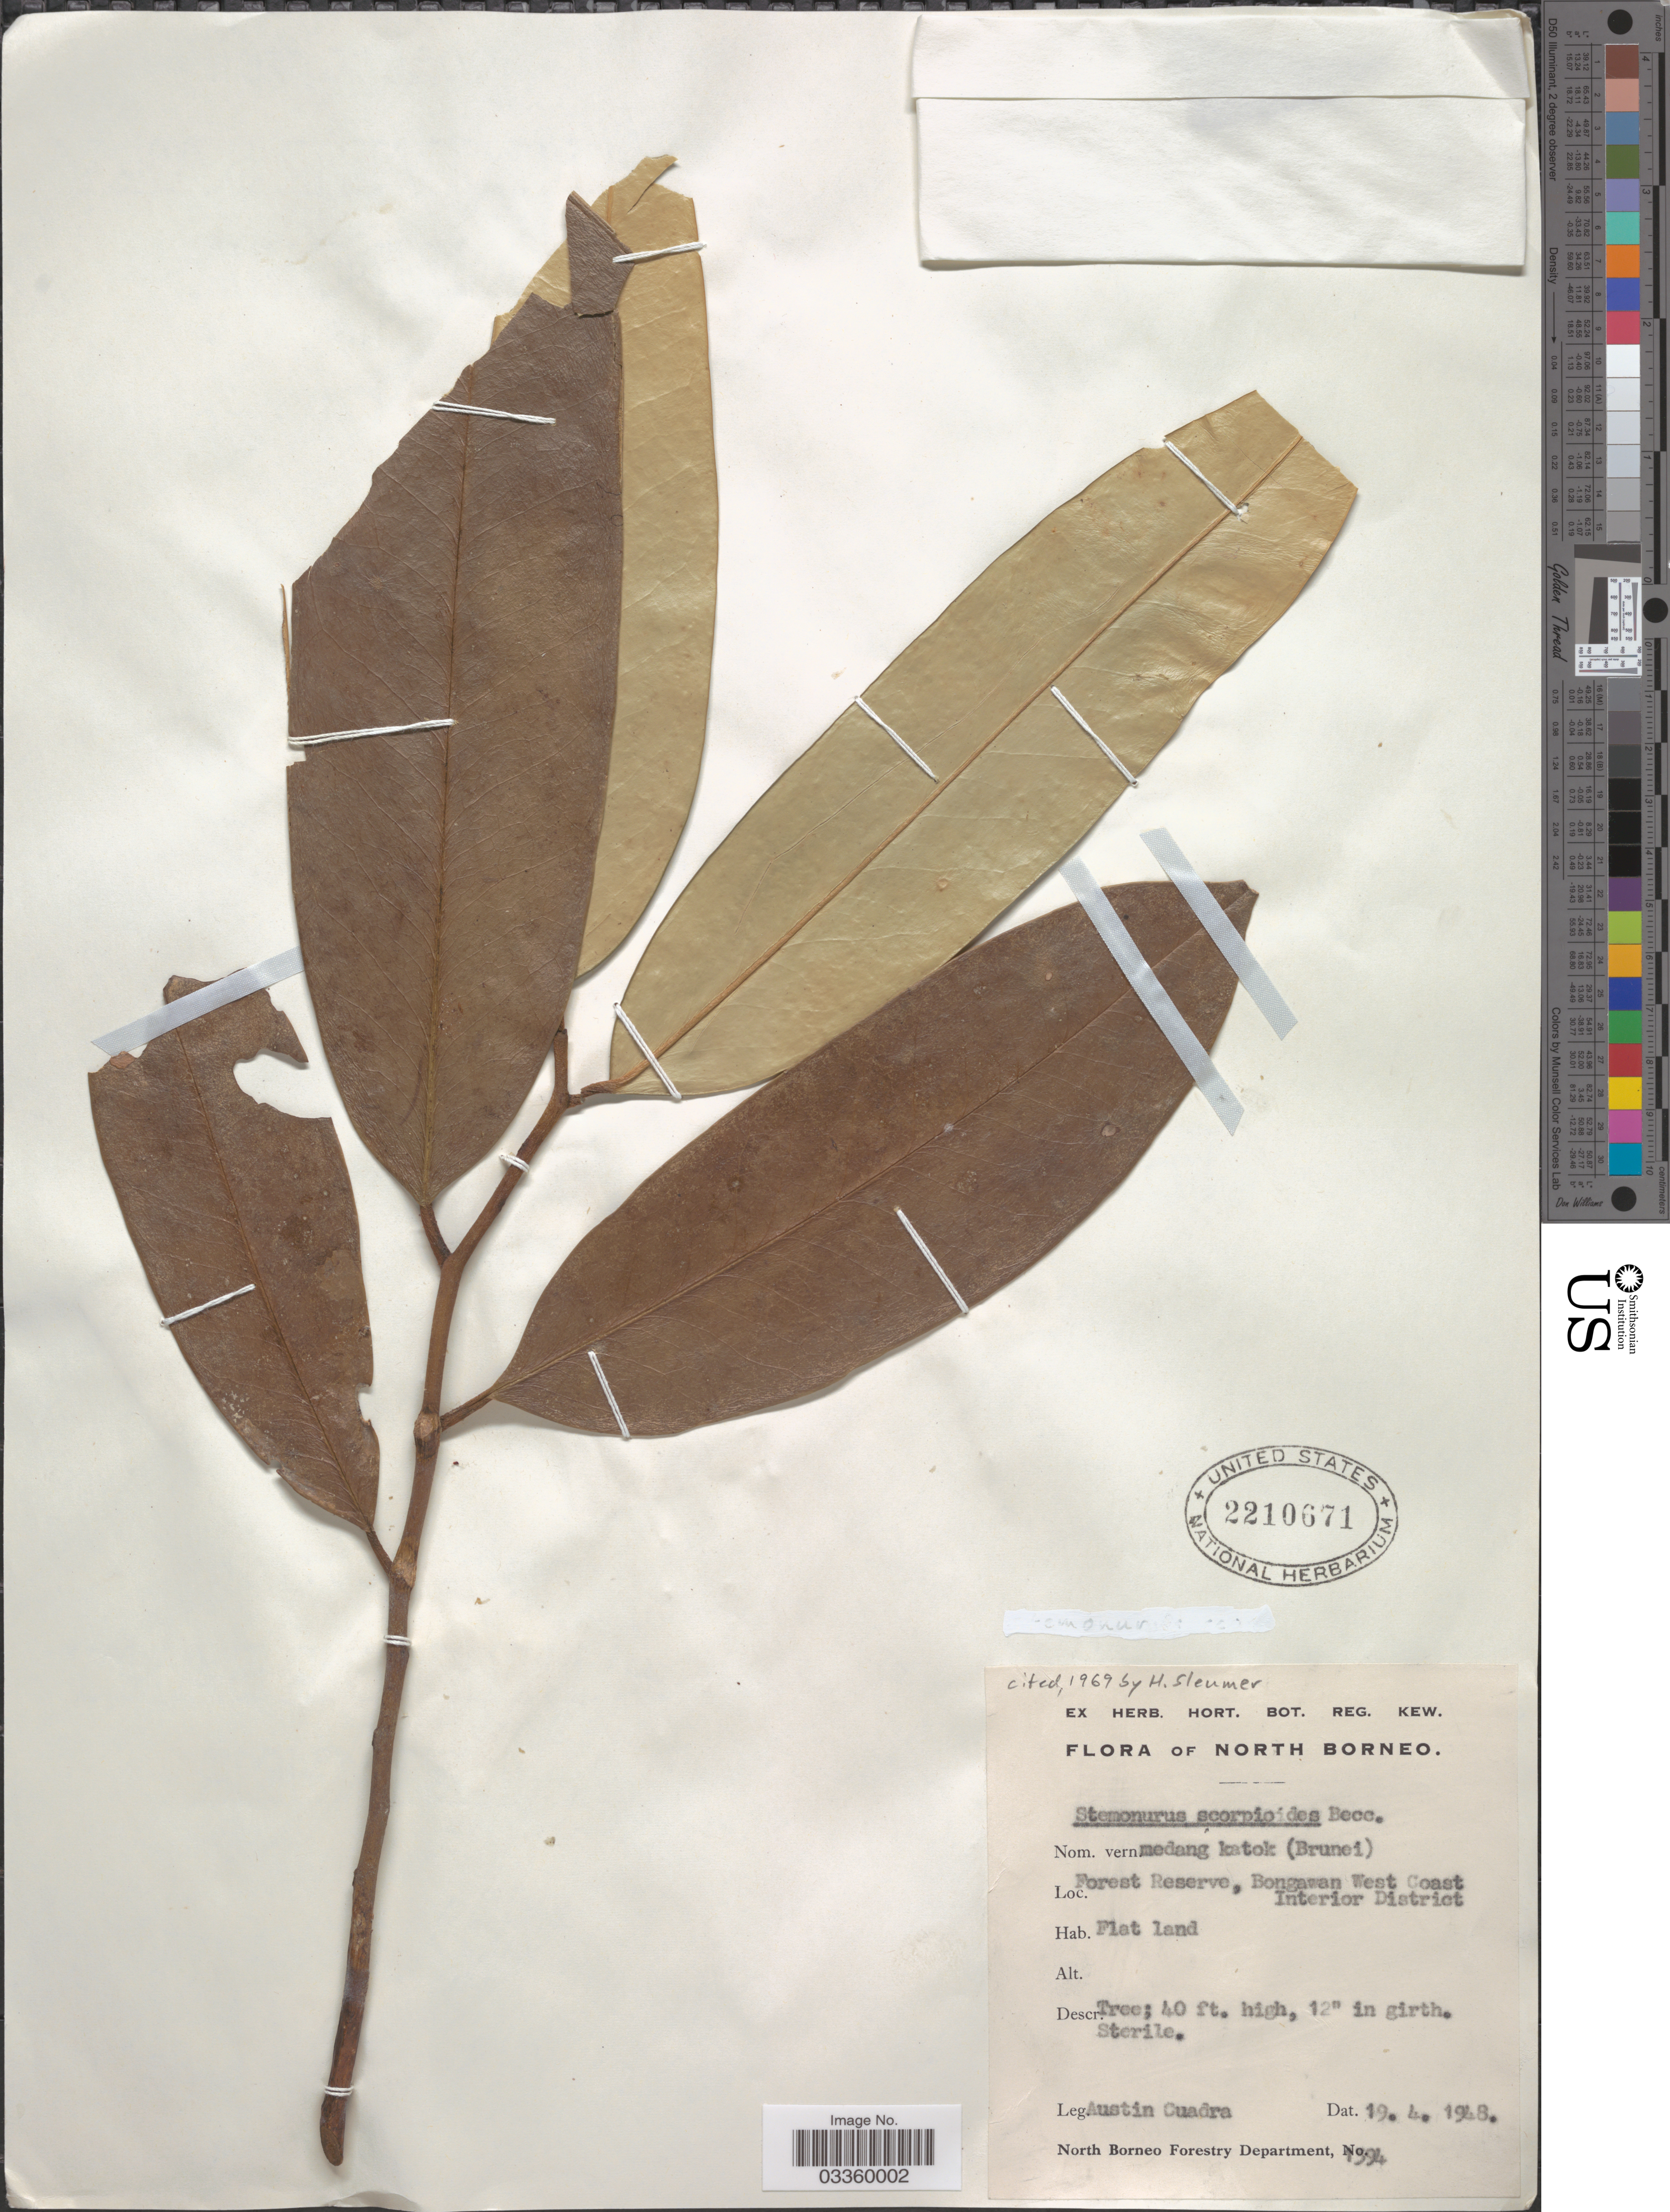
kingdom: Plantae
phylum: Tracheophyta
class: Magnoliopsida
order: Cardiopteridales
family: Stemonuraceae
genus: Stemonurus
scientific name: Stemonurus scorpioides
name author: Becc.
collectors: A. Cuadra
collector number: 1394*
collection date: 1948-04-19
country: Malaysia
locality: North Borneo. Forest Reserve, Bongawan West Coast Interior District.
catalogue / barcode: US 2210671